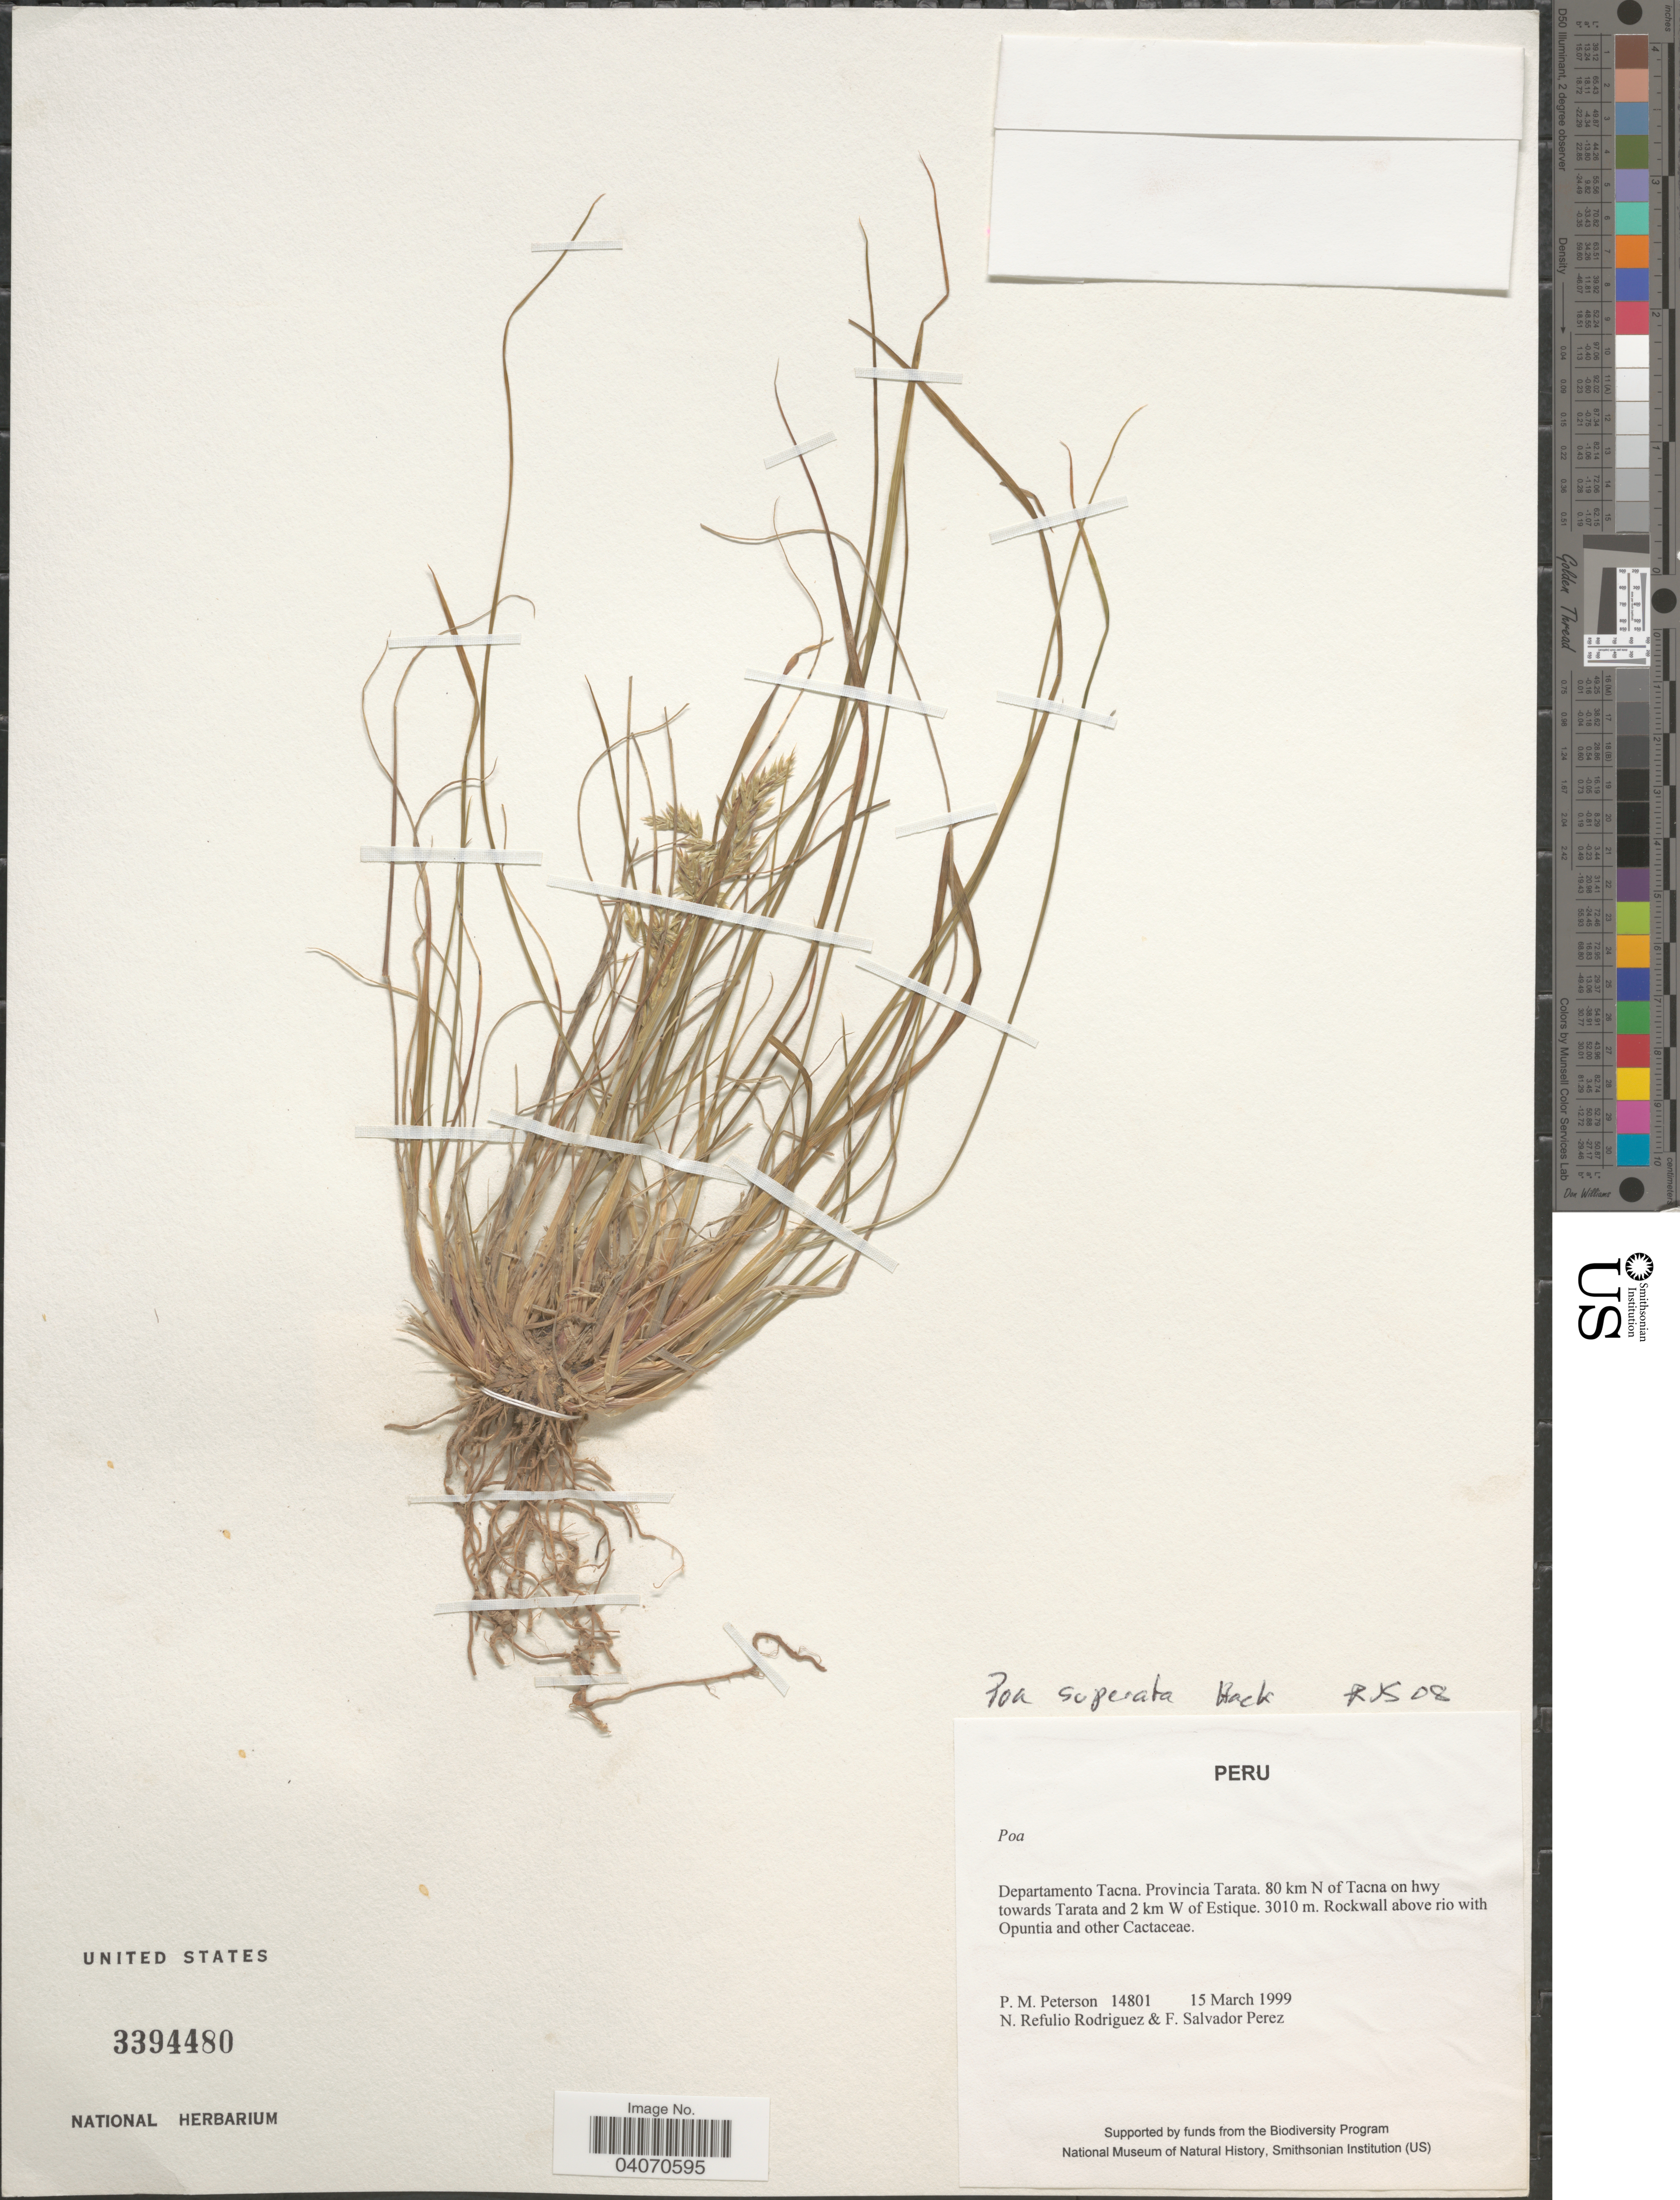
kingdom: Plantae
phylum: Tracheophyta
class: Liliopsida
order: Poales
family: Poaceae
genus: Poa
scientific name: Poa grisebachii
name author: R.E. Fr.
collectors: P. M. Peterson, N. Refulio-Rodríguez & F. Salvador Perez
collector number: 14801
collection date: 1999-03-15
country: Peru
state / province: Tacna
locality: Departamento Tacna. Provincia Tarata. 80 km N of Tacna on hwy towards Tarata and 2 km W of Estique.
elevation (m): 3010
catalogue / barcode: US 3394480